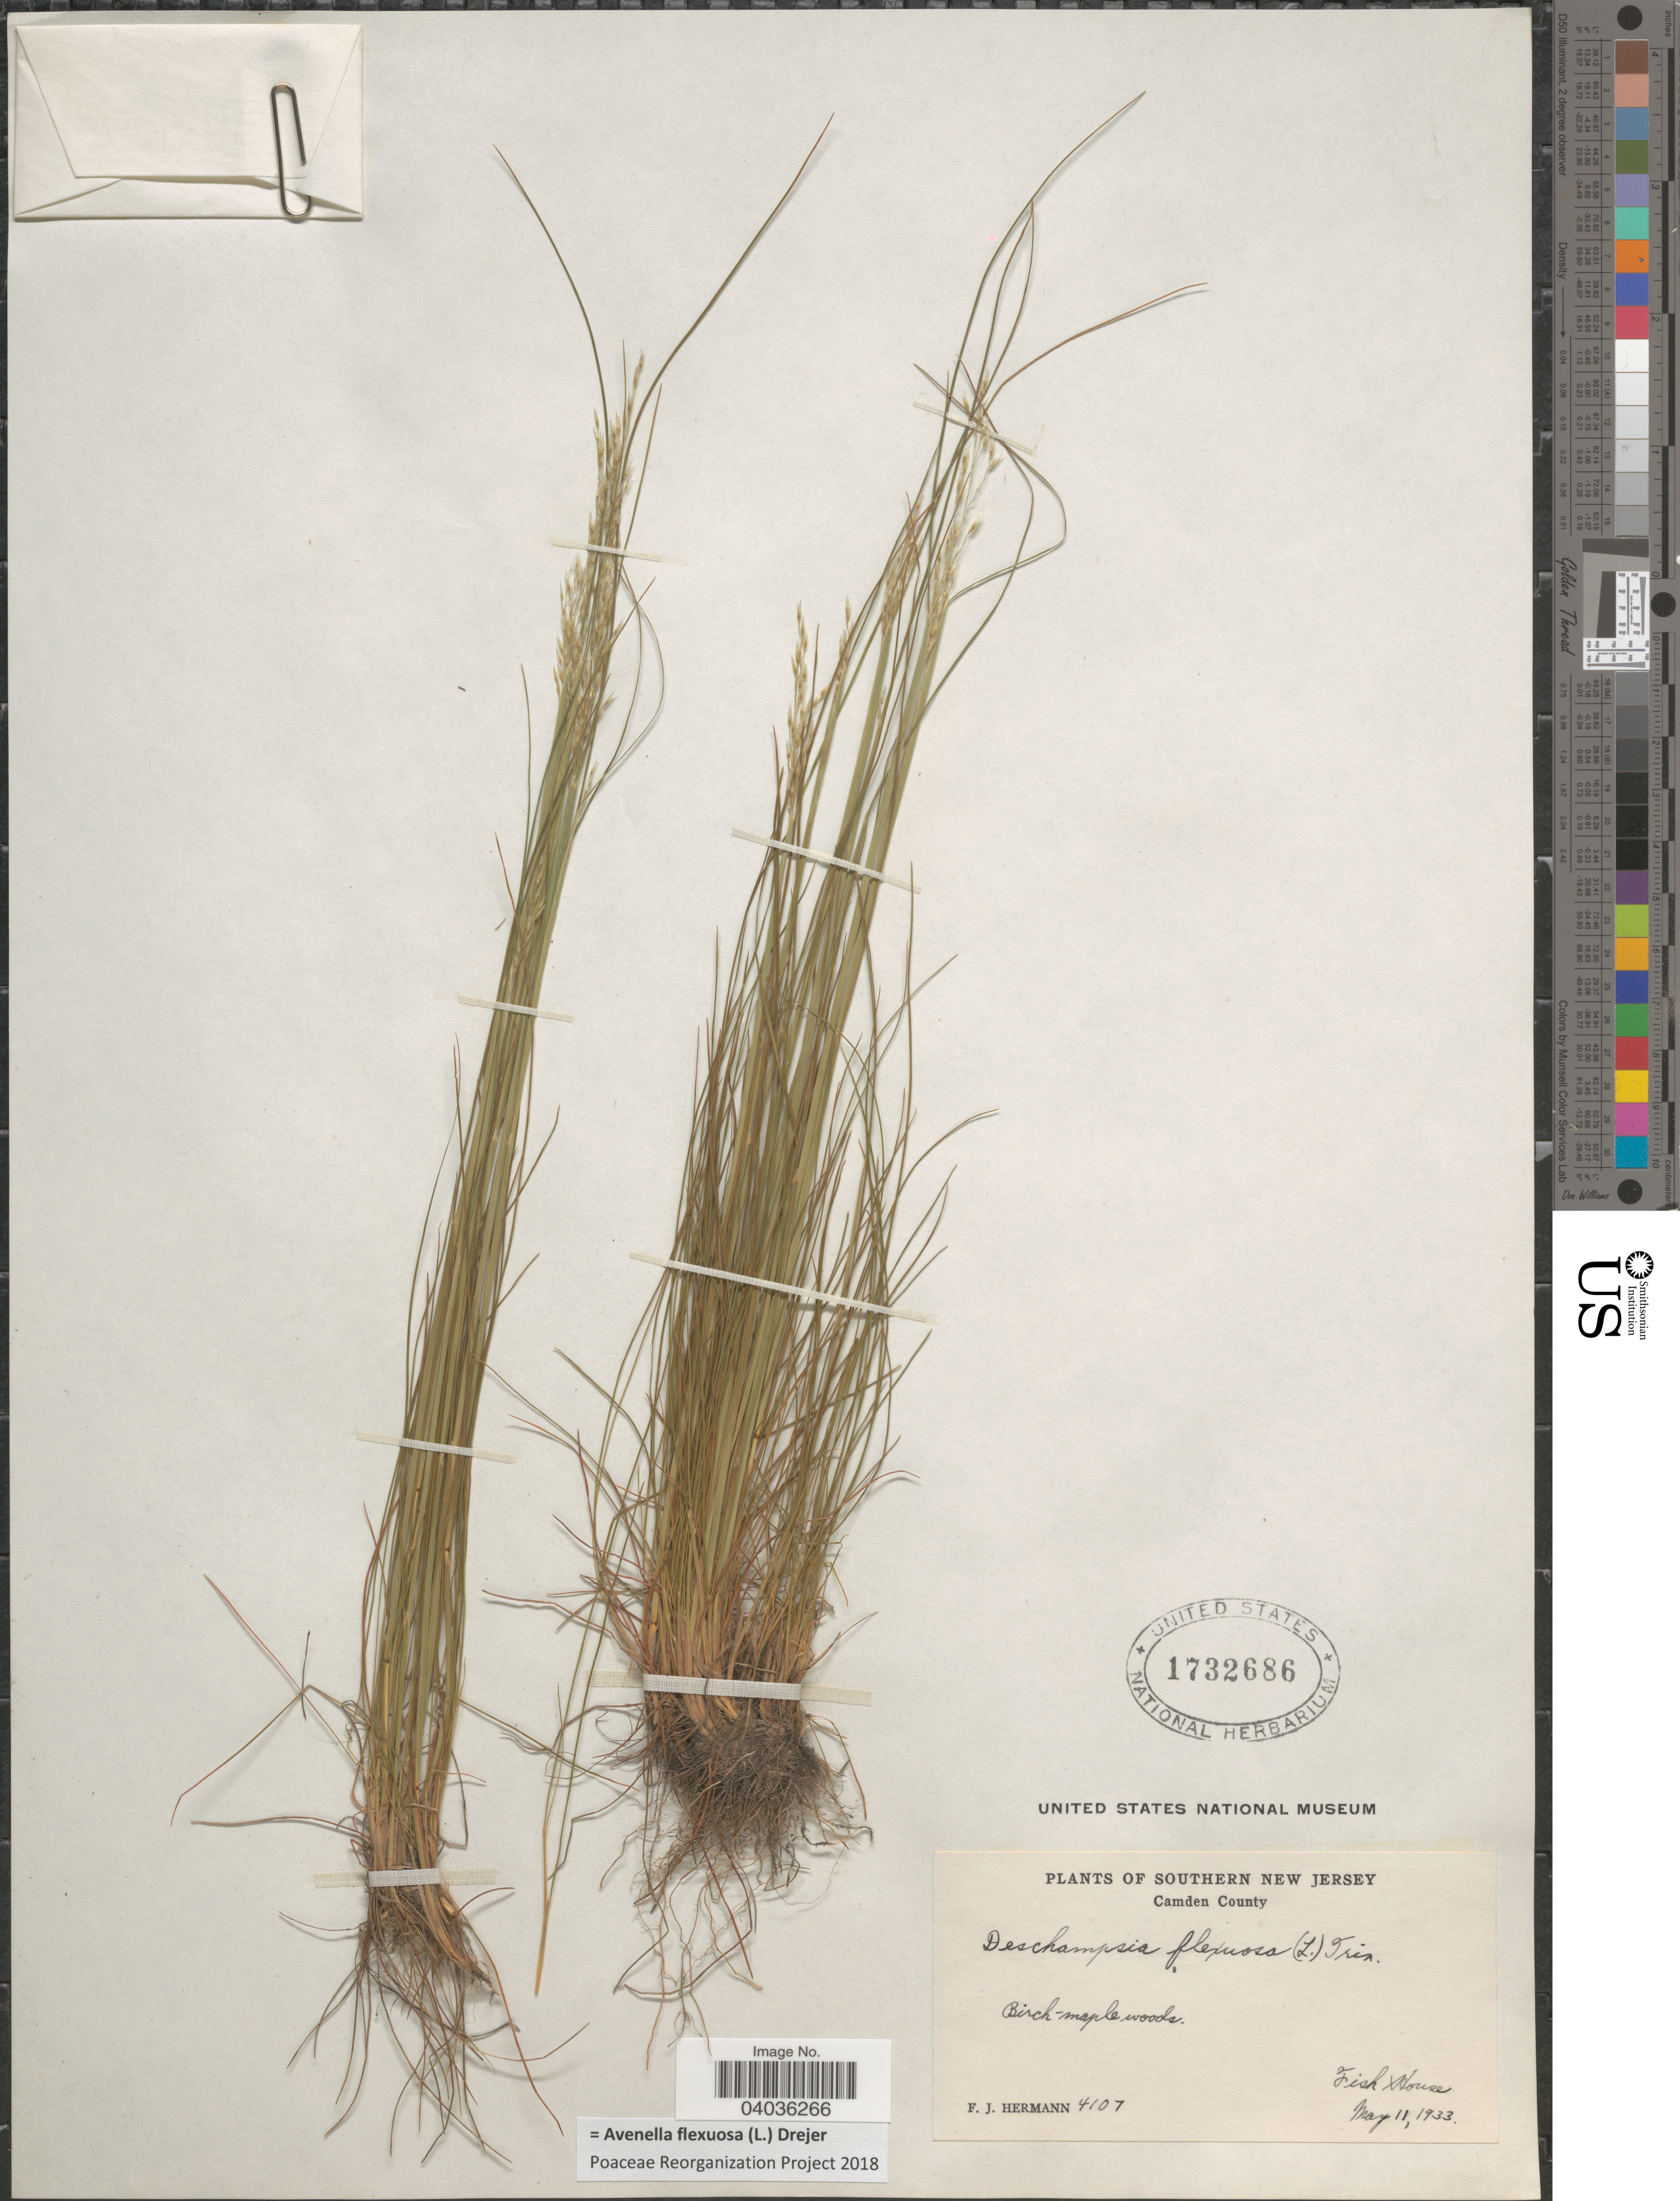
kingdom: Plantae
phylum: Tracheophyta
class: Liliopsida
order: Poales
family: Poaceae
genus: Avenella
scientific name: Avenella flexuosa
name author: (L.) Drejer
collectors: F. J. Hermann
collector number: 4107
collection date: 1933-05-11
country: United States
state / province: New Jersey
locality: Southern New Jersey. Camden County. Fish House.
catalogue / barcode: US 1732686